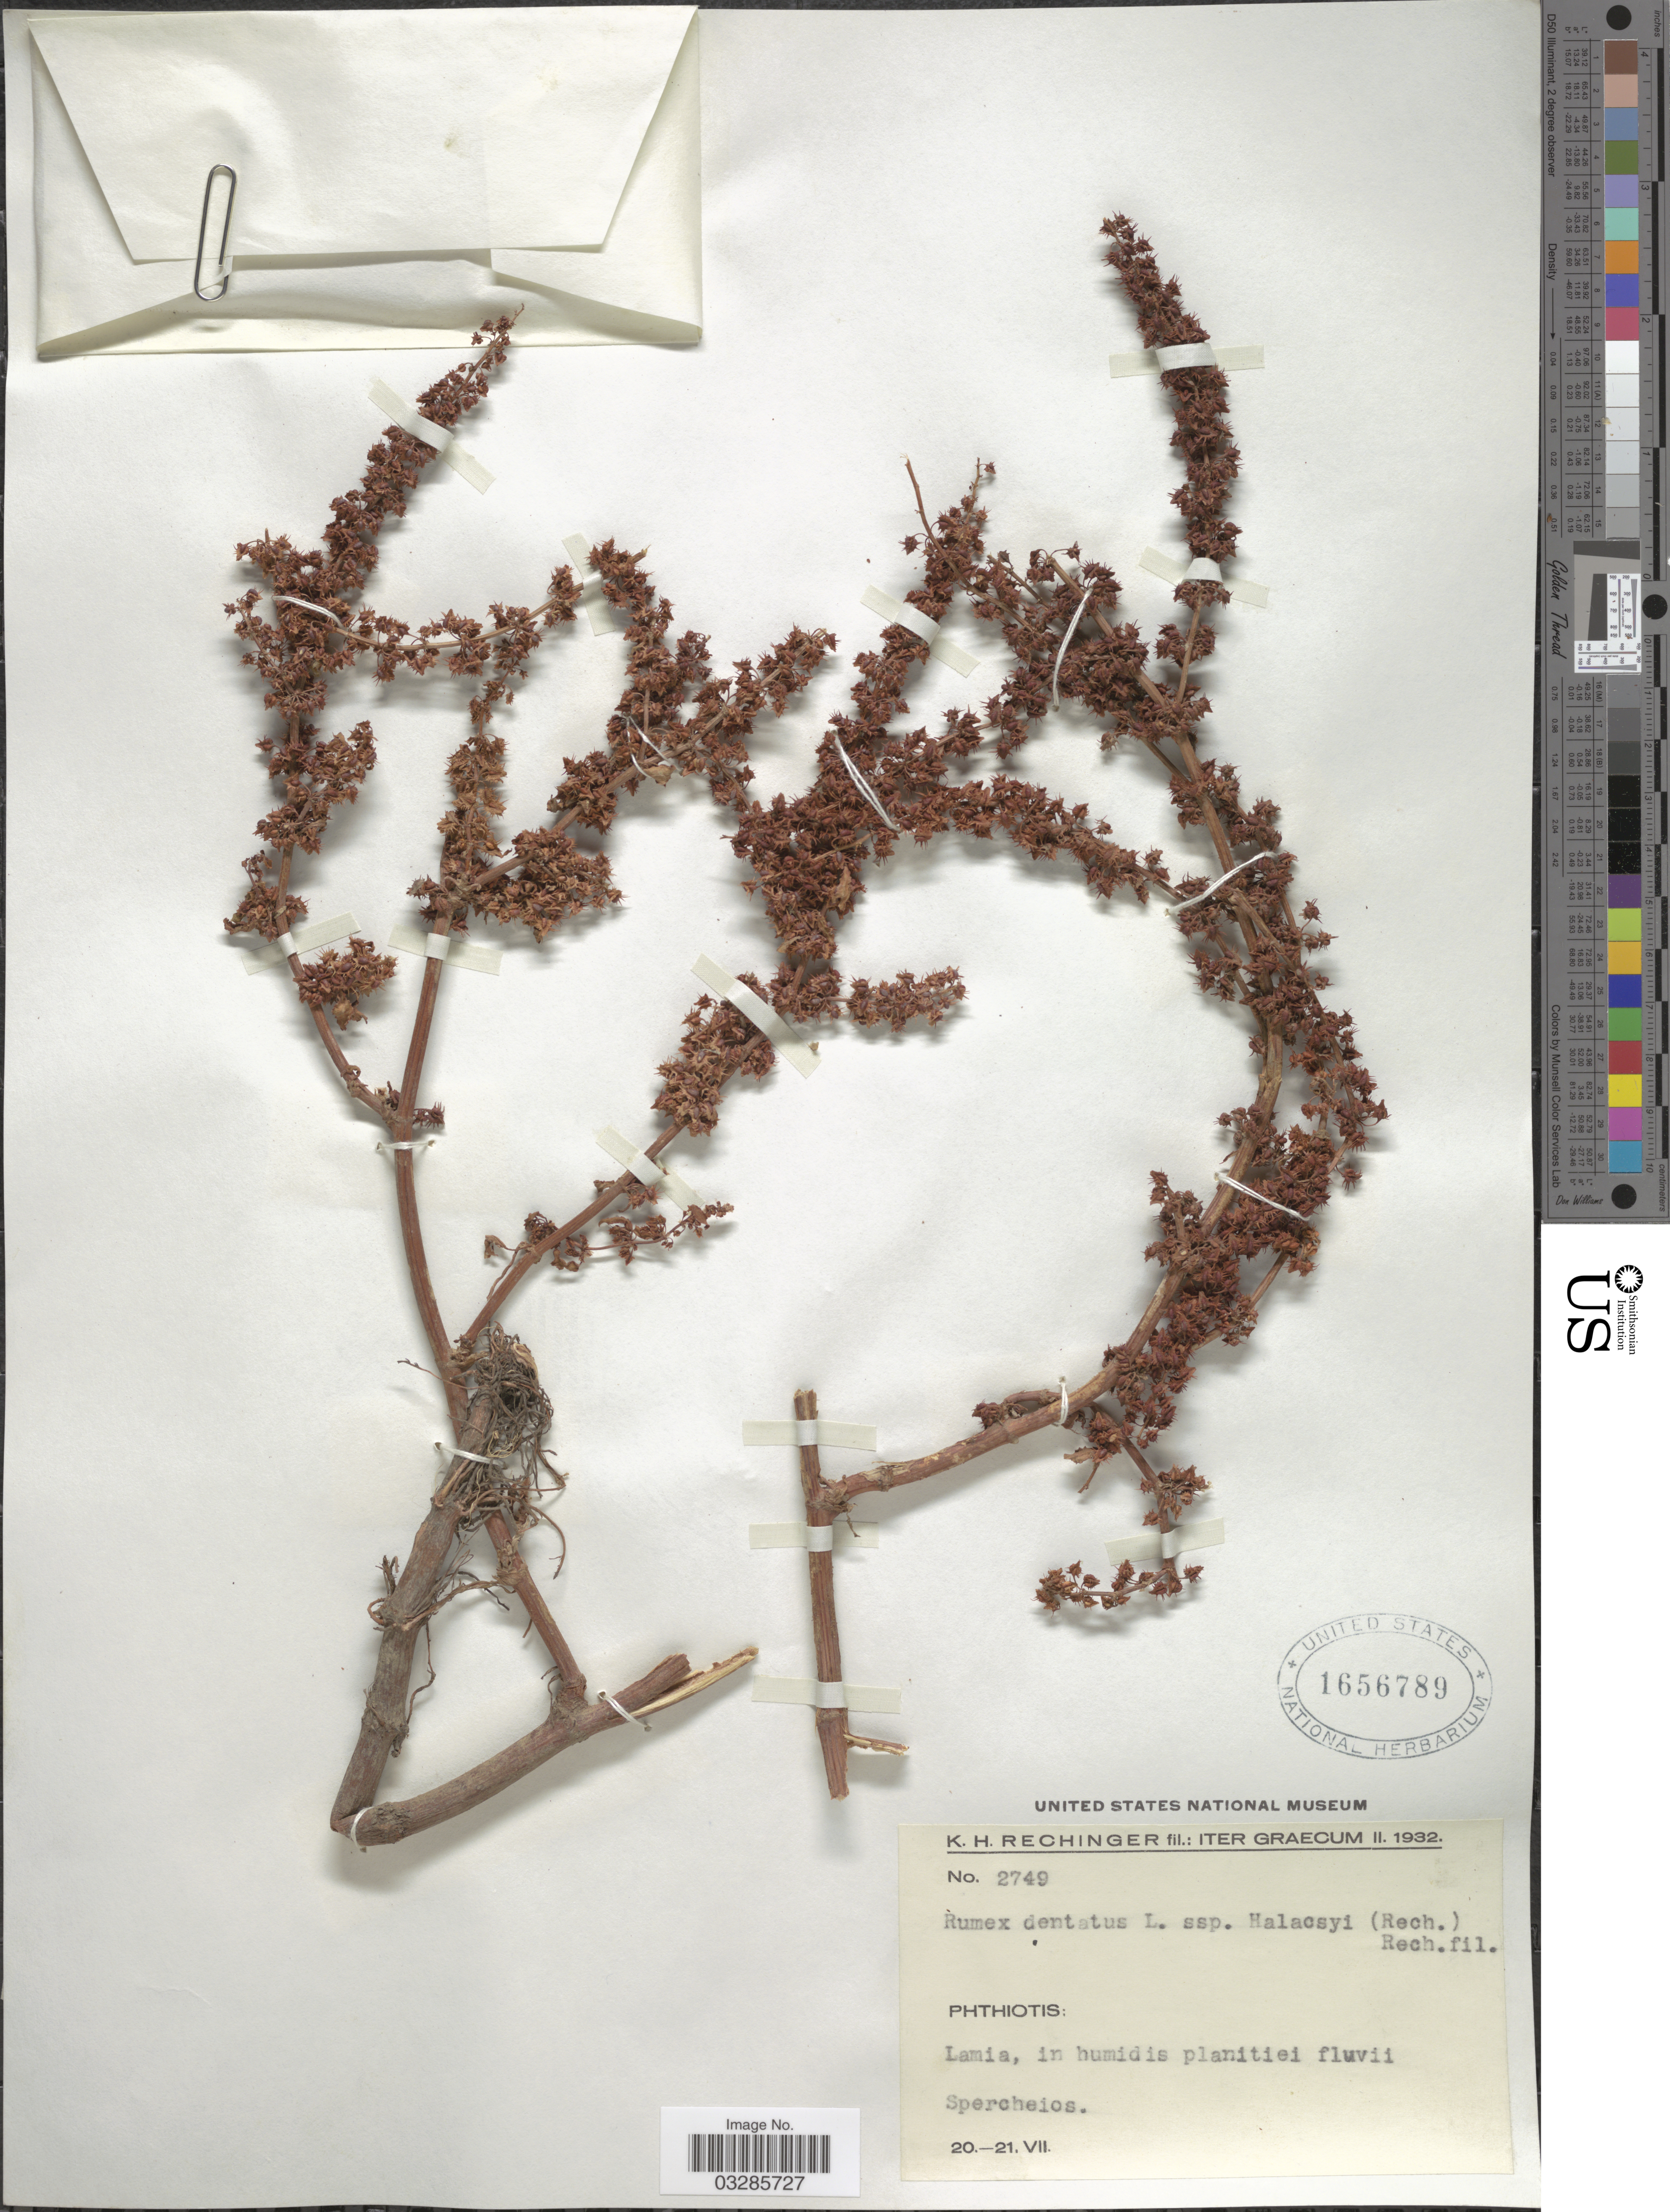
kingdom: Plantae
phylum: Tracheophyta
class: Magnoliopsida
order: Caryophyllales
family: Polygonaceae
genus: Rumex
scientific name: Rumex dentatus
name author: L.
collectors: K. H. Rechinger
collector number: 2749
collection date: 1932-07-20/1932-07-21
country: Greece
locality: Iter Graecum, Phthiotis: Lamia.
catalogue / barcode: US 1656789